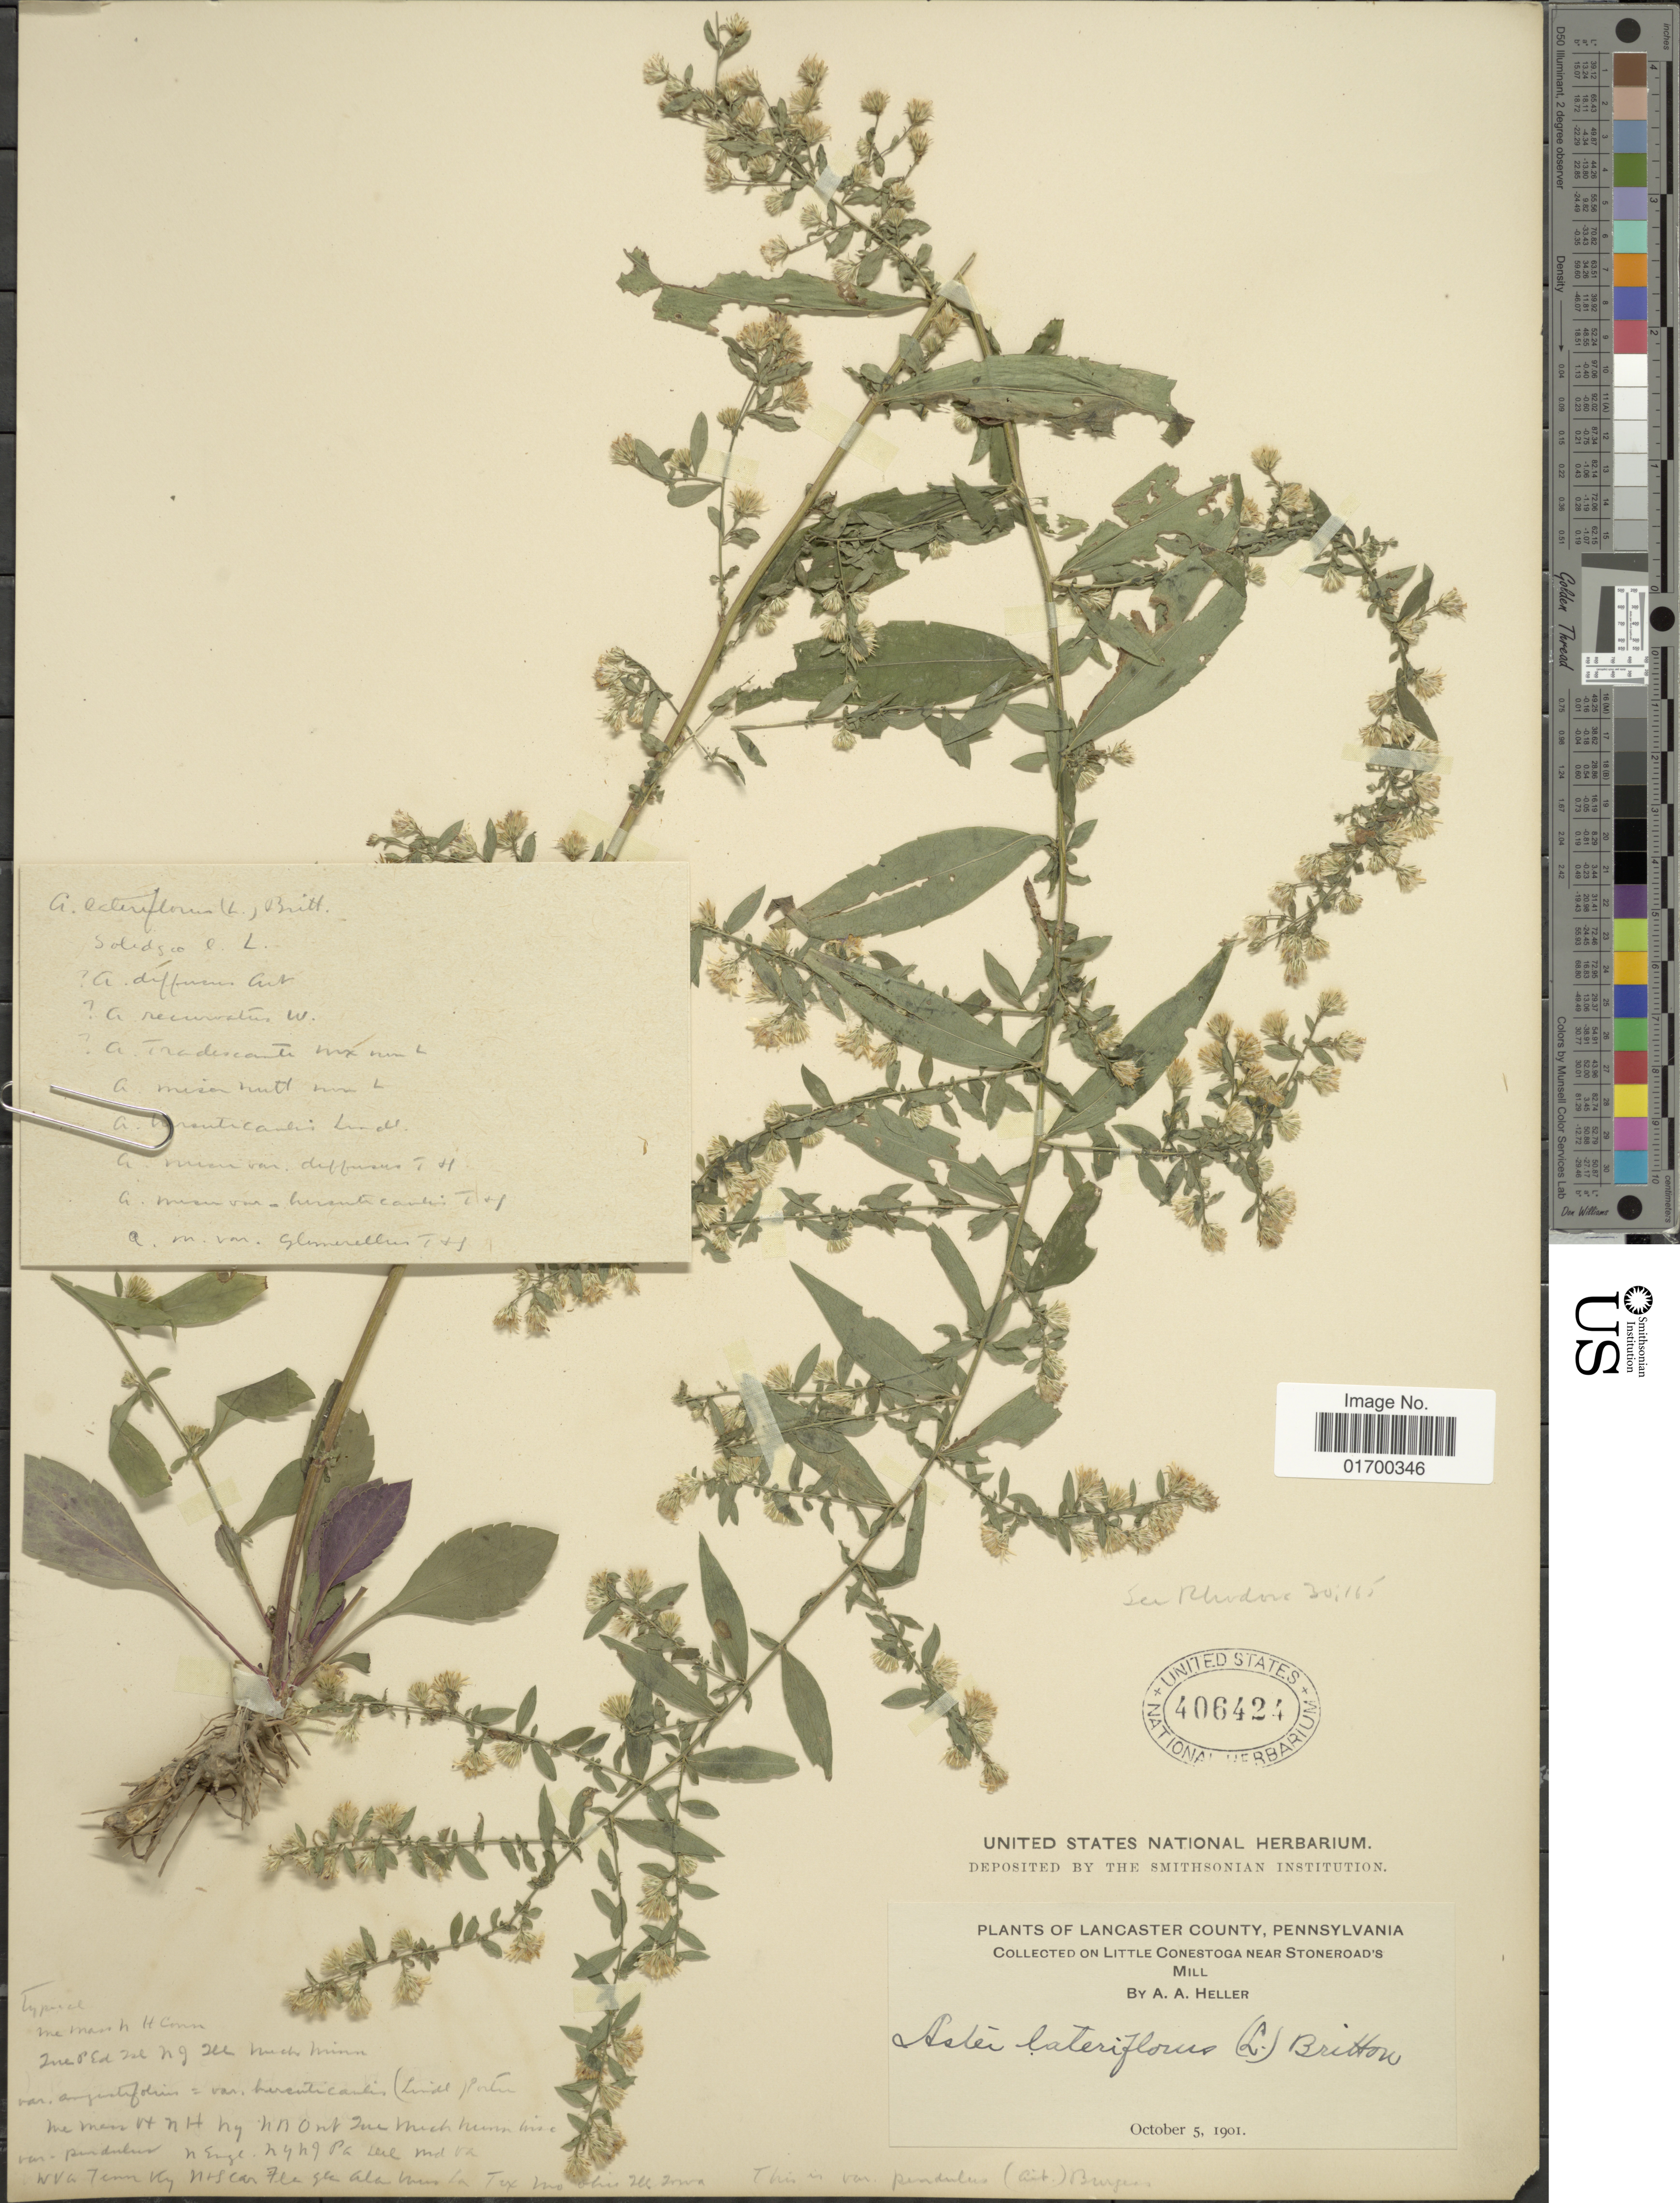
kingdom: Plantae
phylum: Tracheophyta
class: Magnoliopsida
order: Asterales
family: Asteraceae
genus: Symphyotrichum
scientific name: Symphyotrichum lateriflorum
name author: (L.) Á. Löve & D. Löve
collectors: A. A. Heller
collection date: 1901-10-05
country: United States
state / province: Pennsylvania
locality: Lancaster County, on Little Conestoga near Stoneroad's, Mill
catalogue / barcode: US 406424